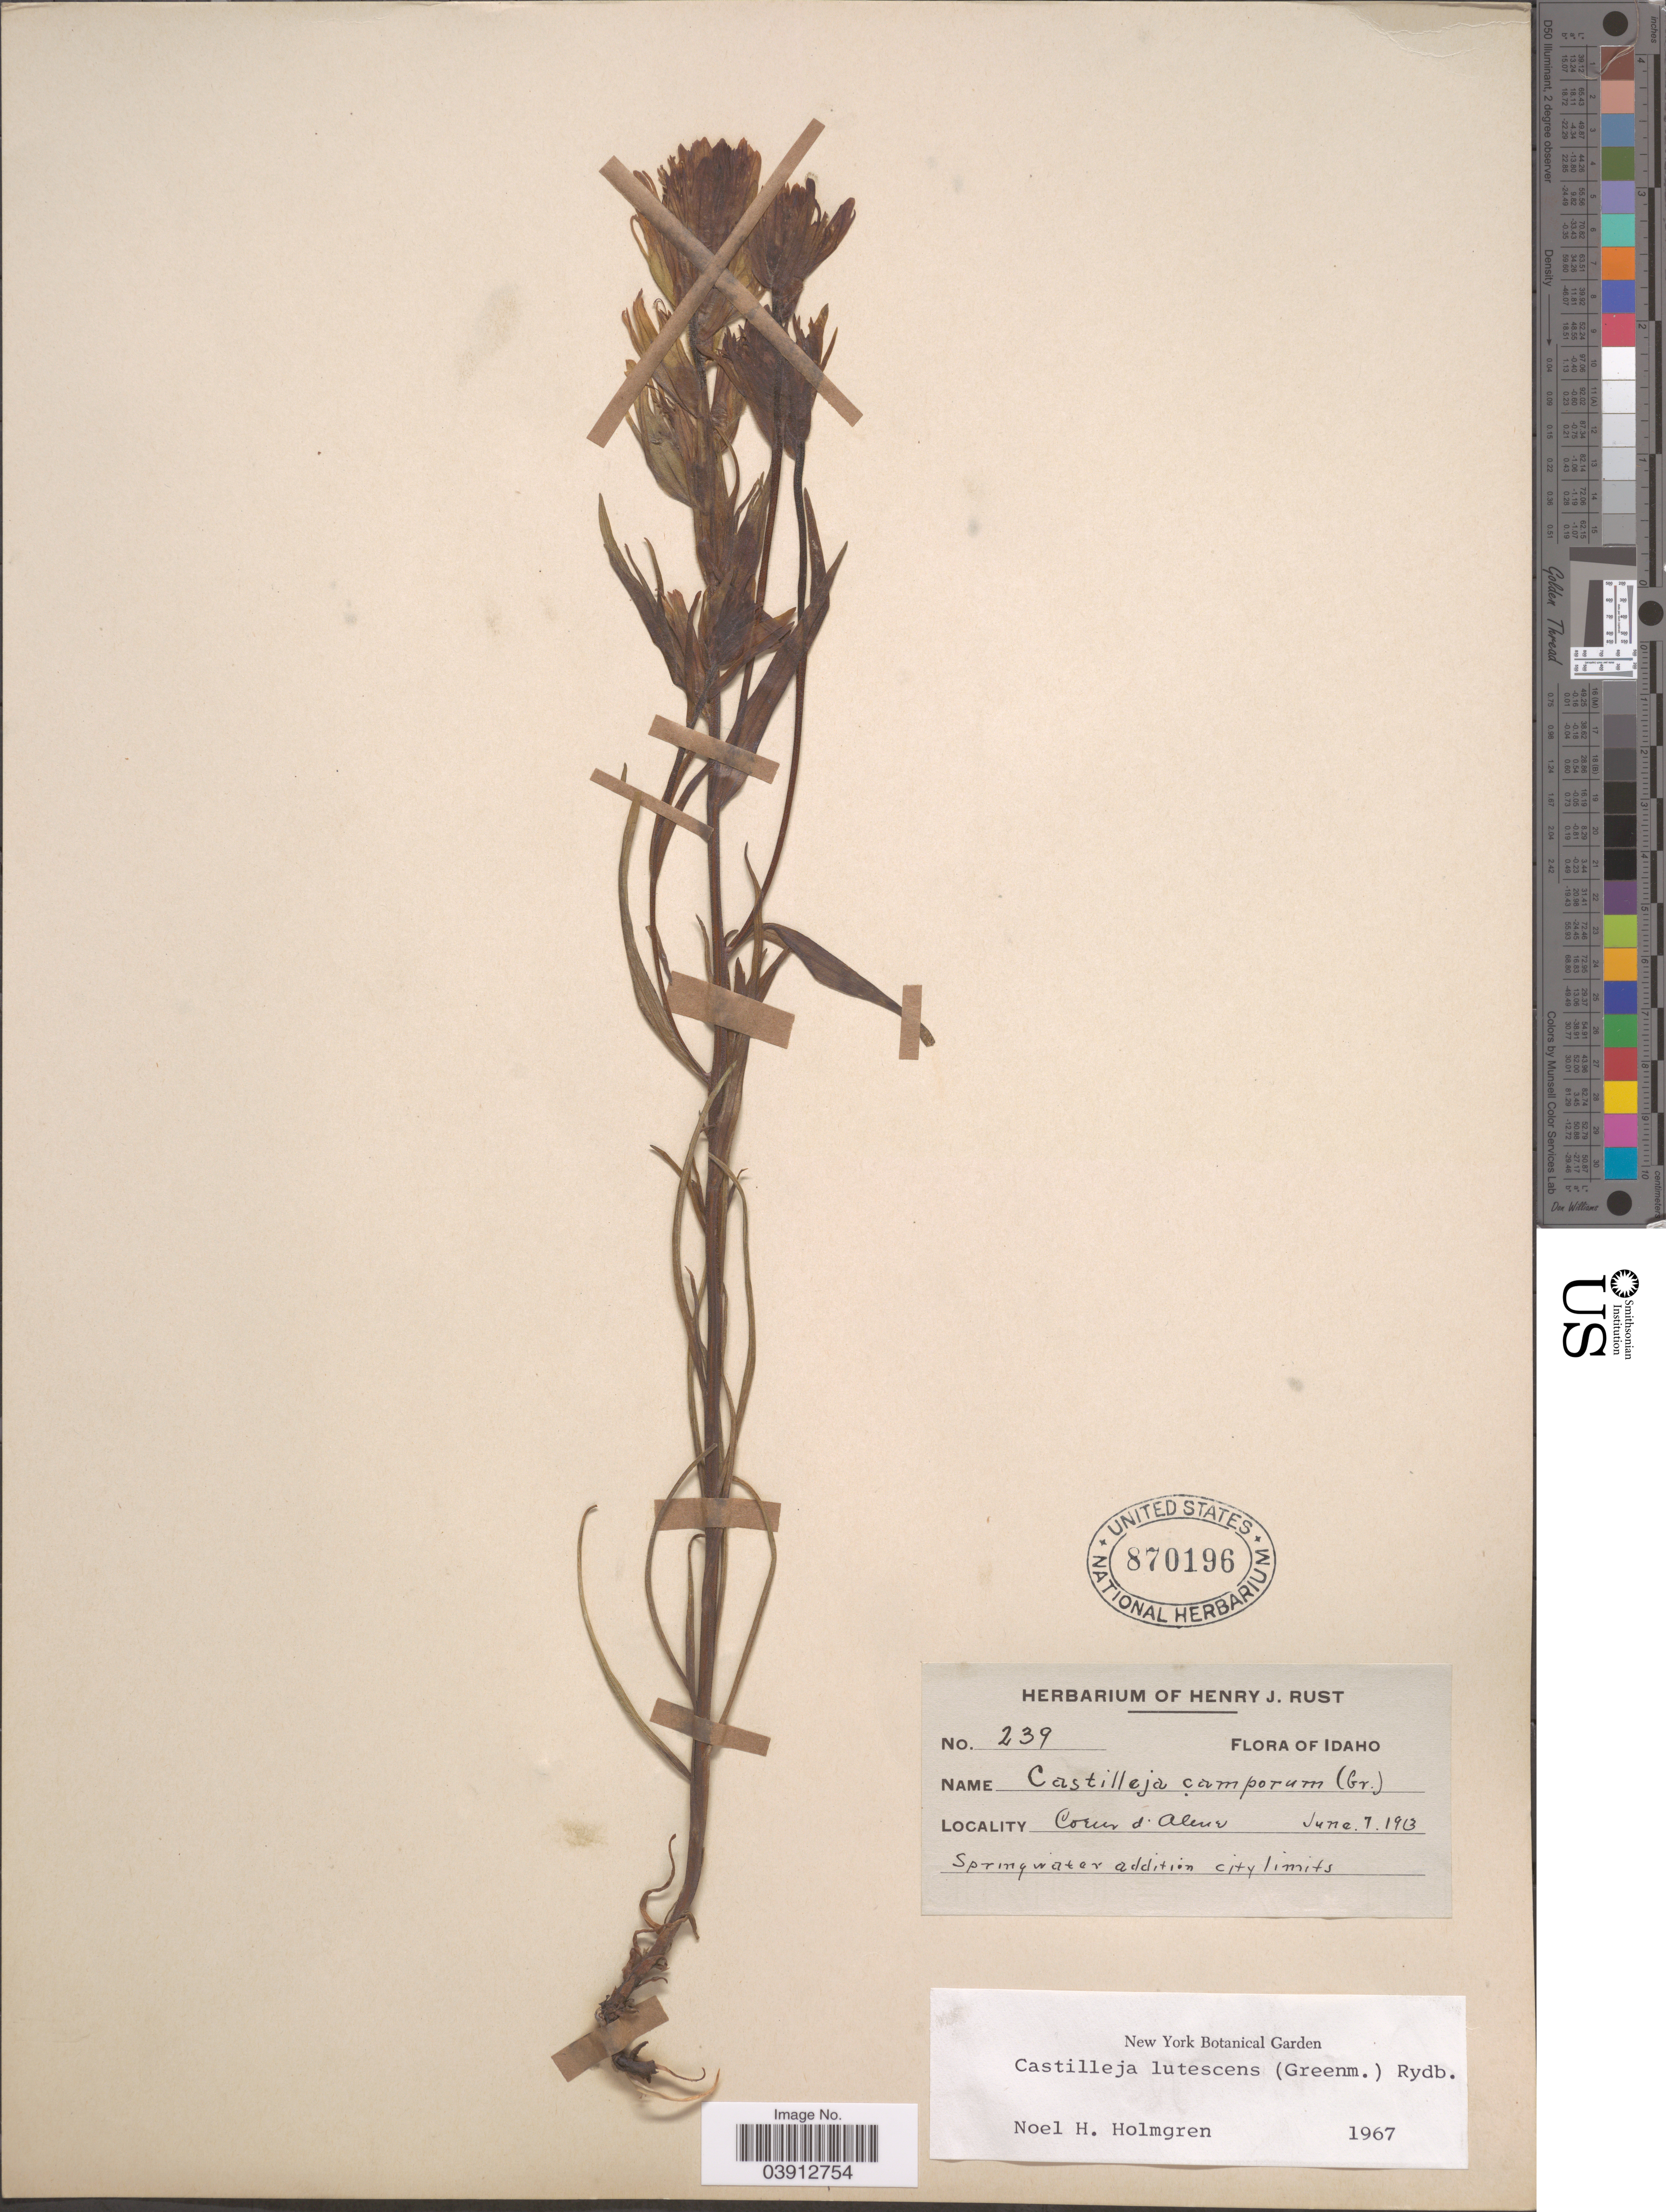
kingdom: Plantae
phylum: Tracheophyta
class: Magnoliopsida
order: Lamiales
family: Orobanchaceae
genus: Castilleja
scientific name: Castilleja lutescens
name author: (Greenm.) Rydb.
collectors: ex herb. Henry J. Rust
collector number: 239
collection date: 1913-06-07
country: United States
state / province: Idaho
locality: Coeur d'Alene.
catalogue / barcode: US 870196